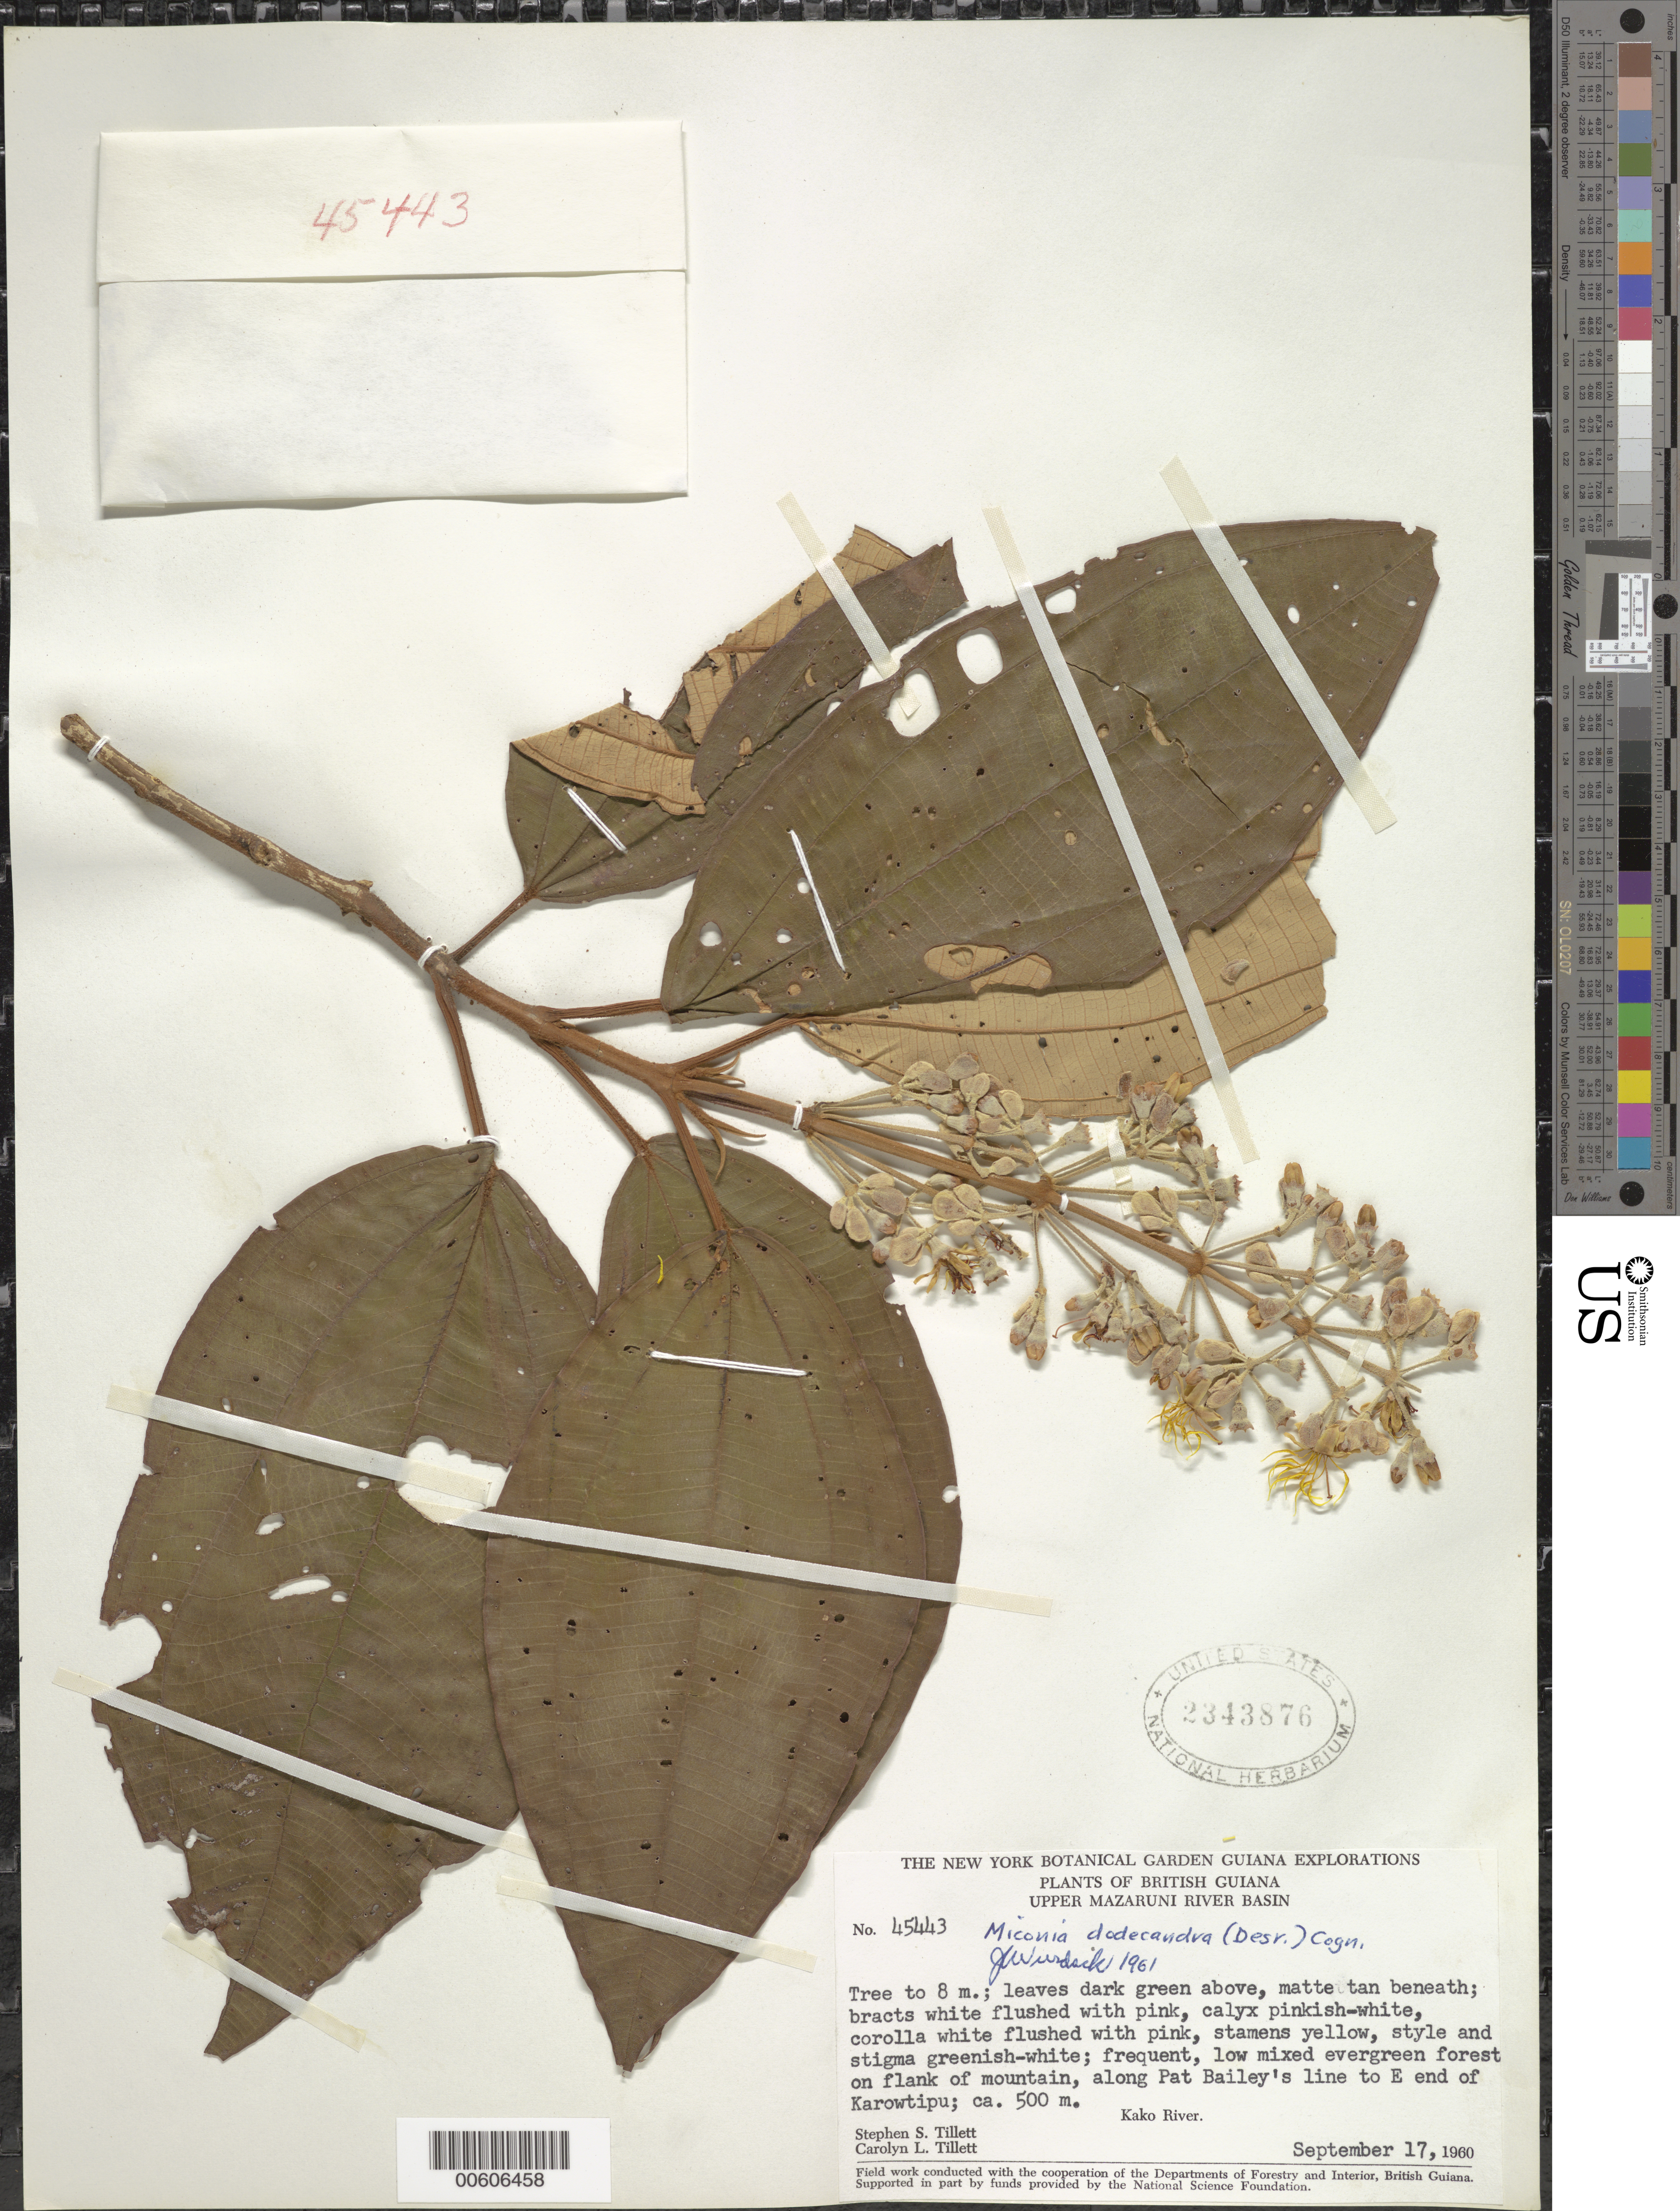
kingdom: Plantae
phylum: Tracheophyta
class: Magnoliopsida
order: Myrtales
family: Melastomataceae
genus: Miconia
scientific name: Miconia dodecandra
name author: Cogn.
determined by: Wurdack, John J., (US), US (UNITED STATES)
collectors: S. S. Tillett, C. L. Tillett & R. Boyan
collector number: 45443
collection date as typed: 17-Sep-60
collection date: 1960-09-17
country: Guyana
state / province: Cuyuni-Mazaruni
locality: Karowtipu Mt., upper Mazaruni R. region; along Pat Bailey's line to E end of Karowtipu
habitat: Low mixed evergreen forest along flank of Karowtipu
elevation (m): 500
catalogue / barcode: US 2343876